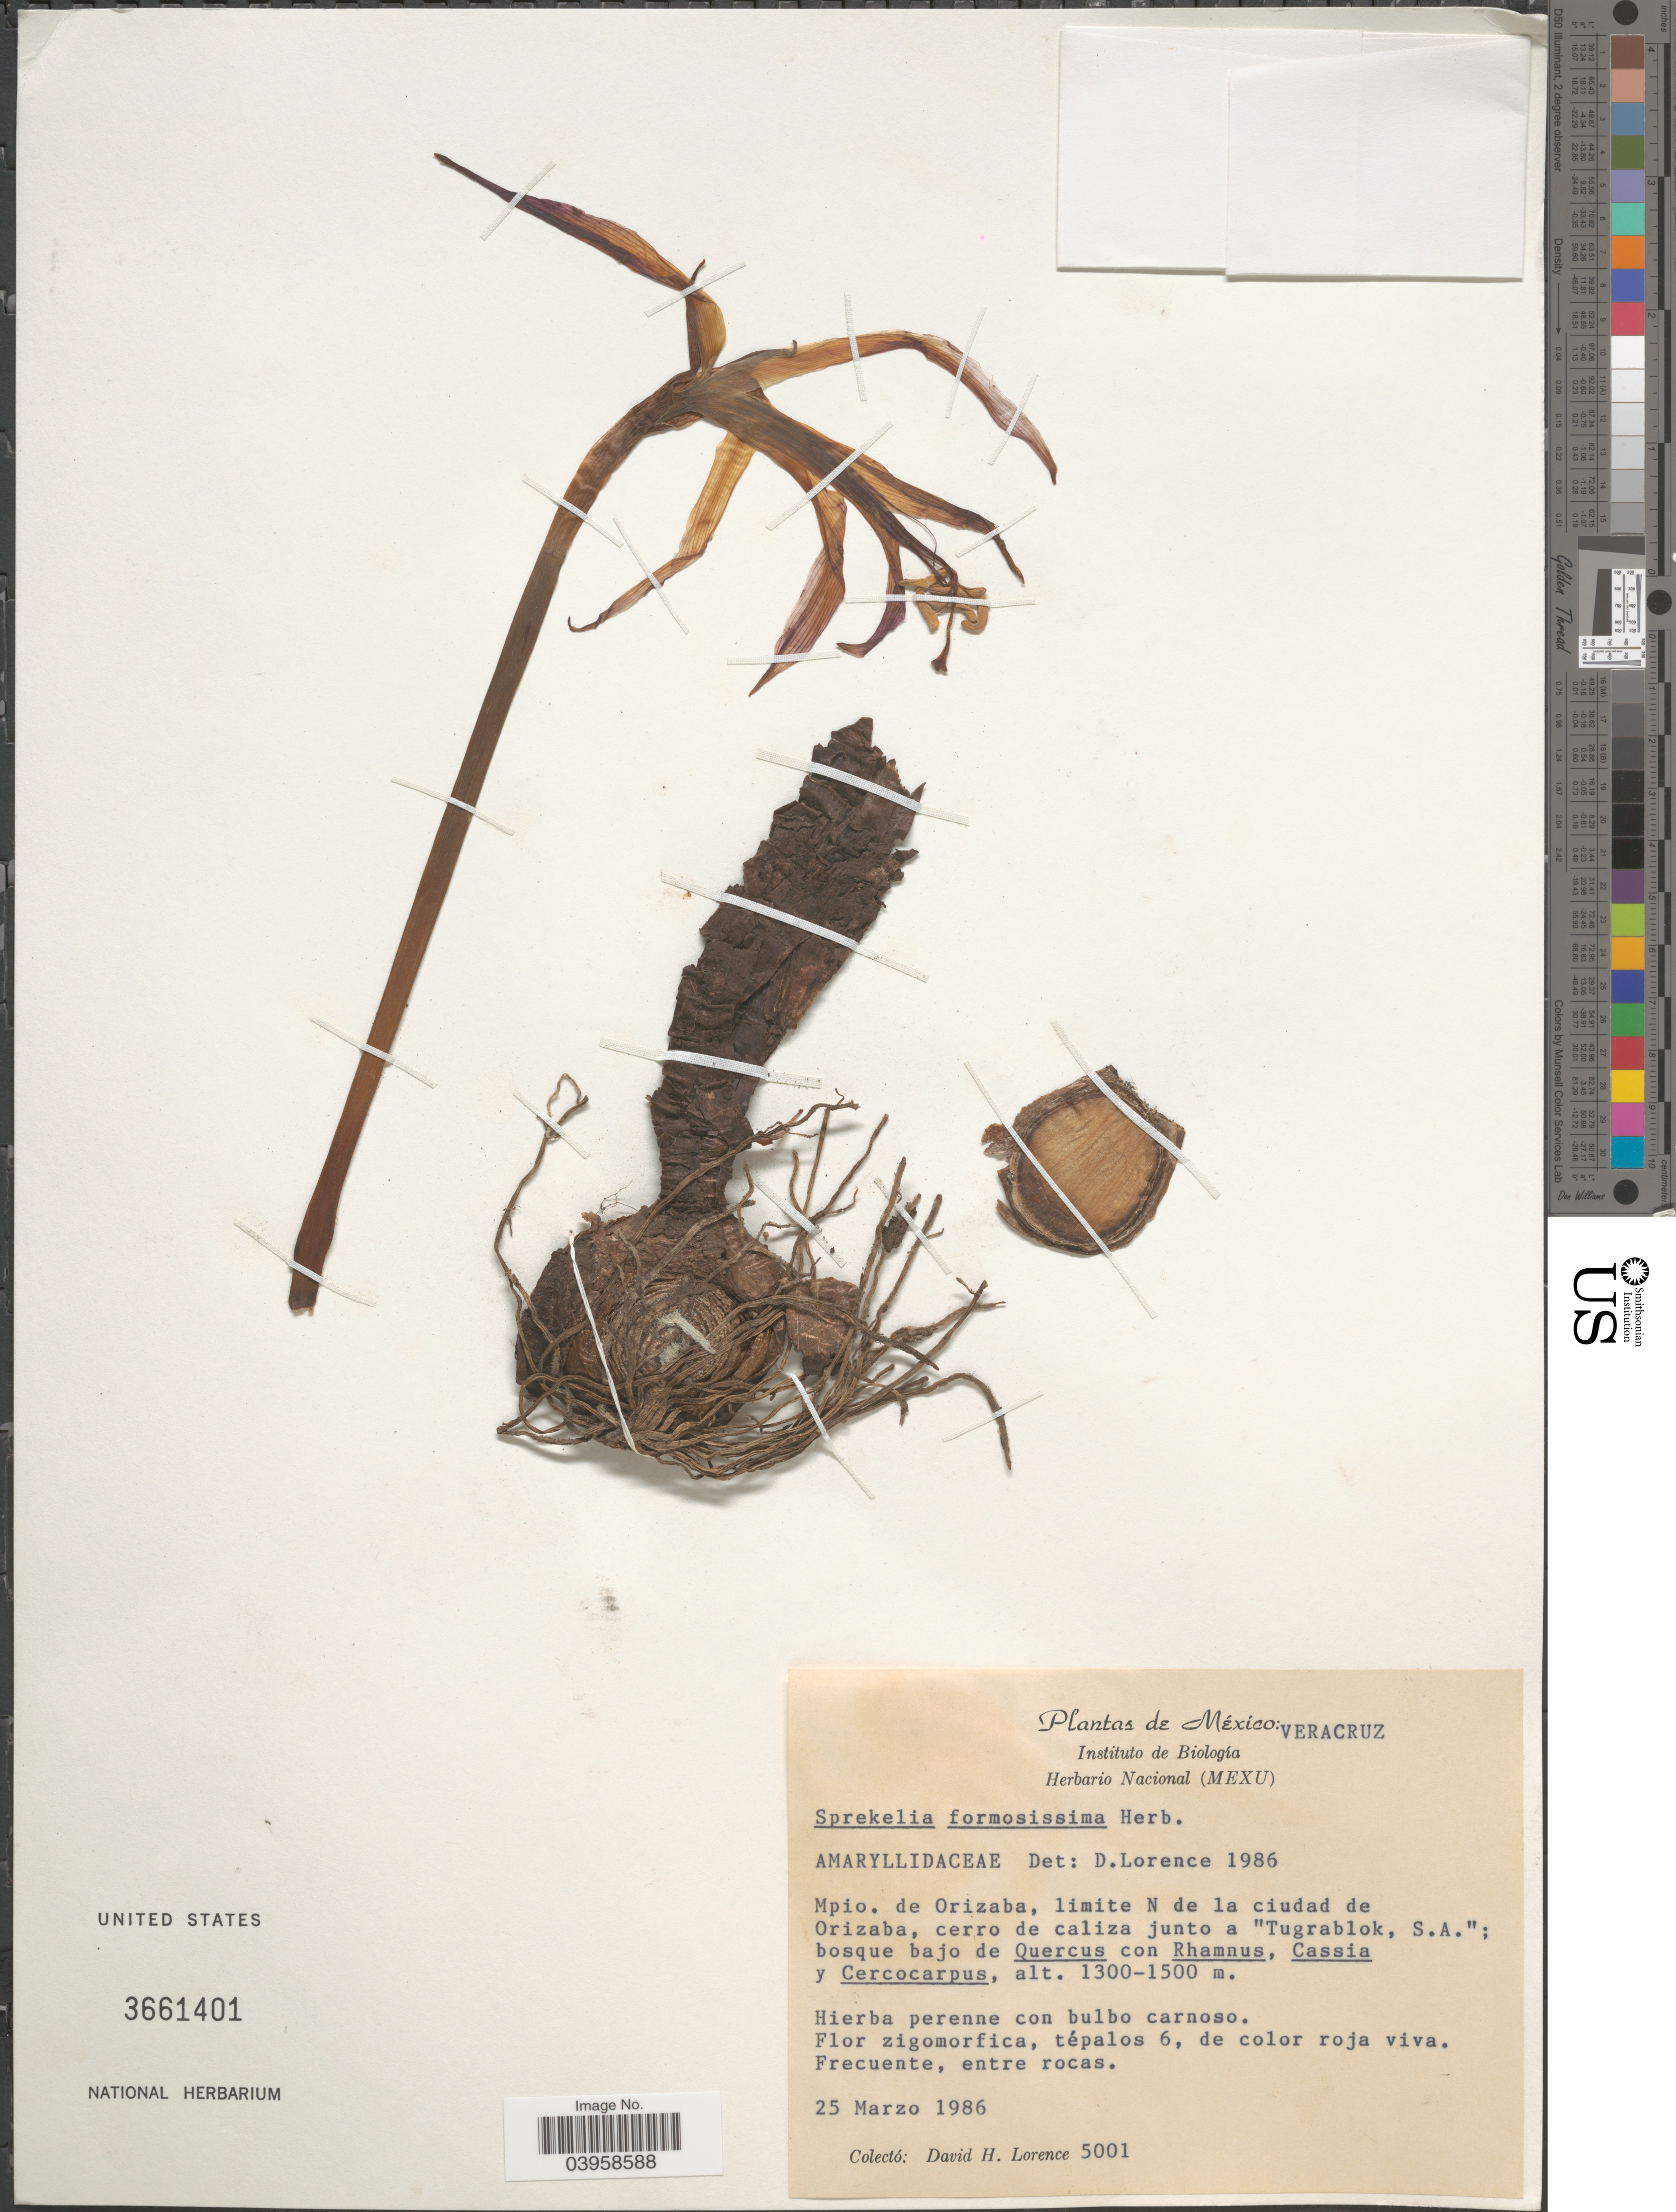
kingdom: Plantae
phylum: Tracheophyta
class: Liliopsida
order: Asparagales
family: Amaryllidaceae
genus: Sprekelia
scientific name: Sprekelia formosissima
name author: (L.) Herb.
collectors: D. Lorence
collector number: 5001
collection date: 1986-03-25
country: Mexico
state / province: Veracruz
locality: Veracruz. Mpio. de Orizaba, limite N de la ciudad de Orizaba, cerro de caliza junto a "Tugrablok, S.A.".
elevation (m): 1300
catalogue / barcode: US 3661401